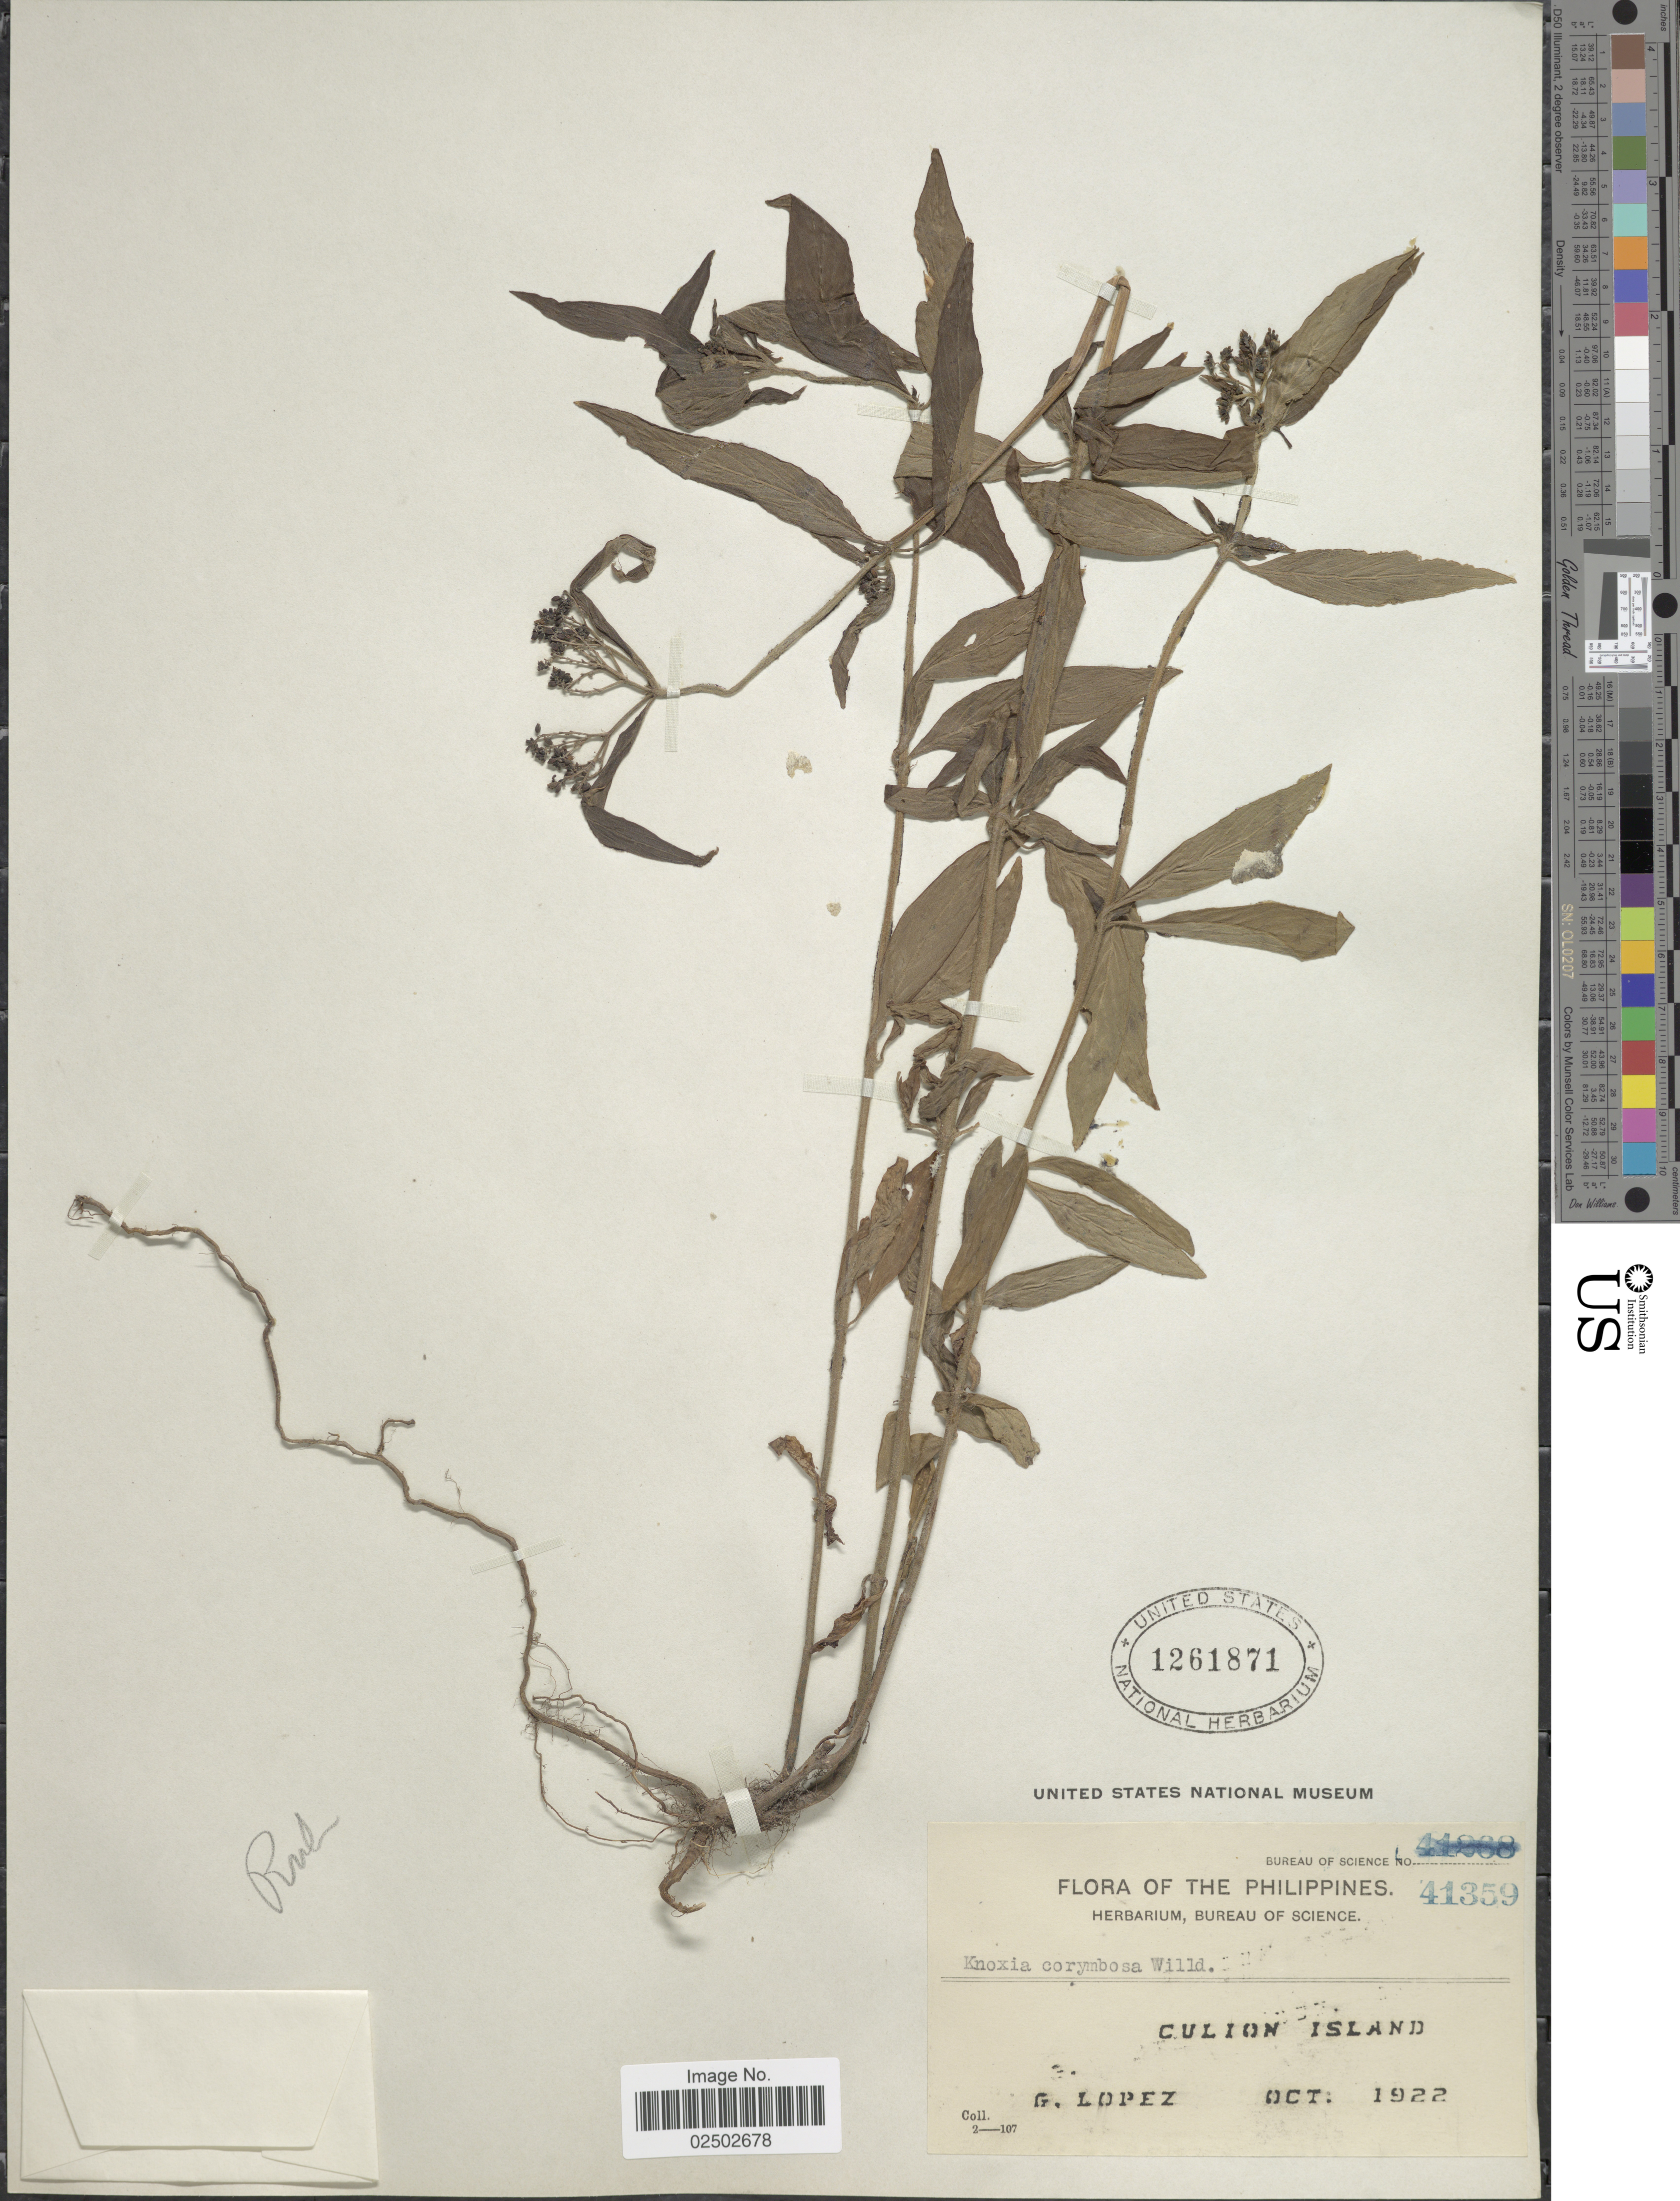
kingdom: Plantae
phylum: Tracheophyta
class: Magnoliopsida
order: Gentianales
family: Rubiaceae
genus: Knoxia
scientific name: Knoxia corymbosa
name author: Willd.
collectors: G. Lopéz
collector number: Bureau of Science 41359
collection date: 1922-10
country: Philippines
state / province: Mimaropa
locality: Culion Island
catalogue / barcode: US 1261871